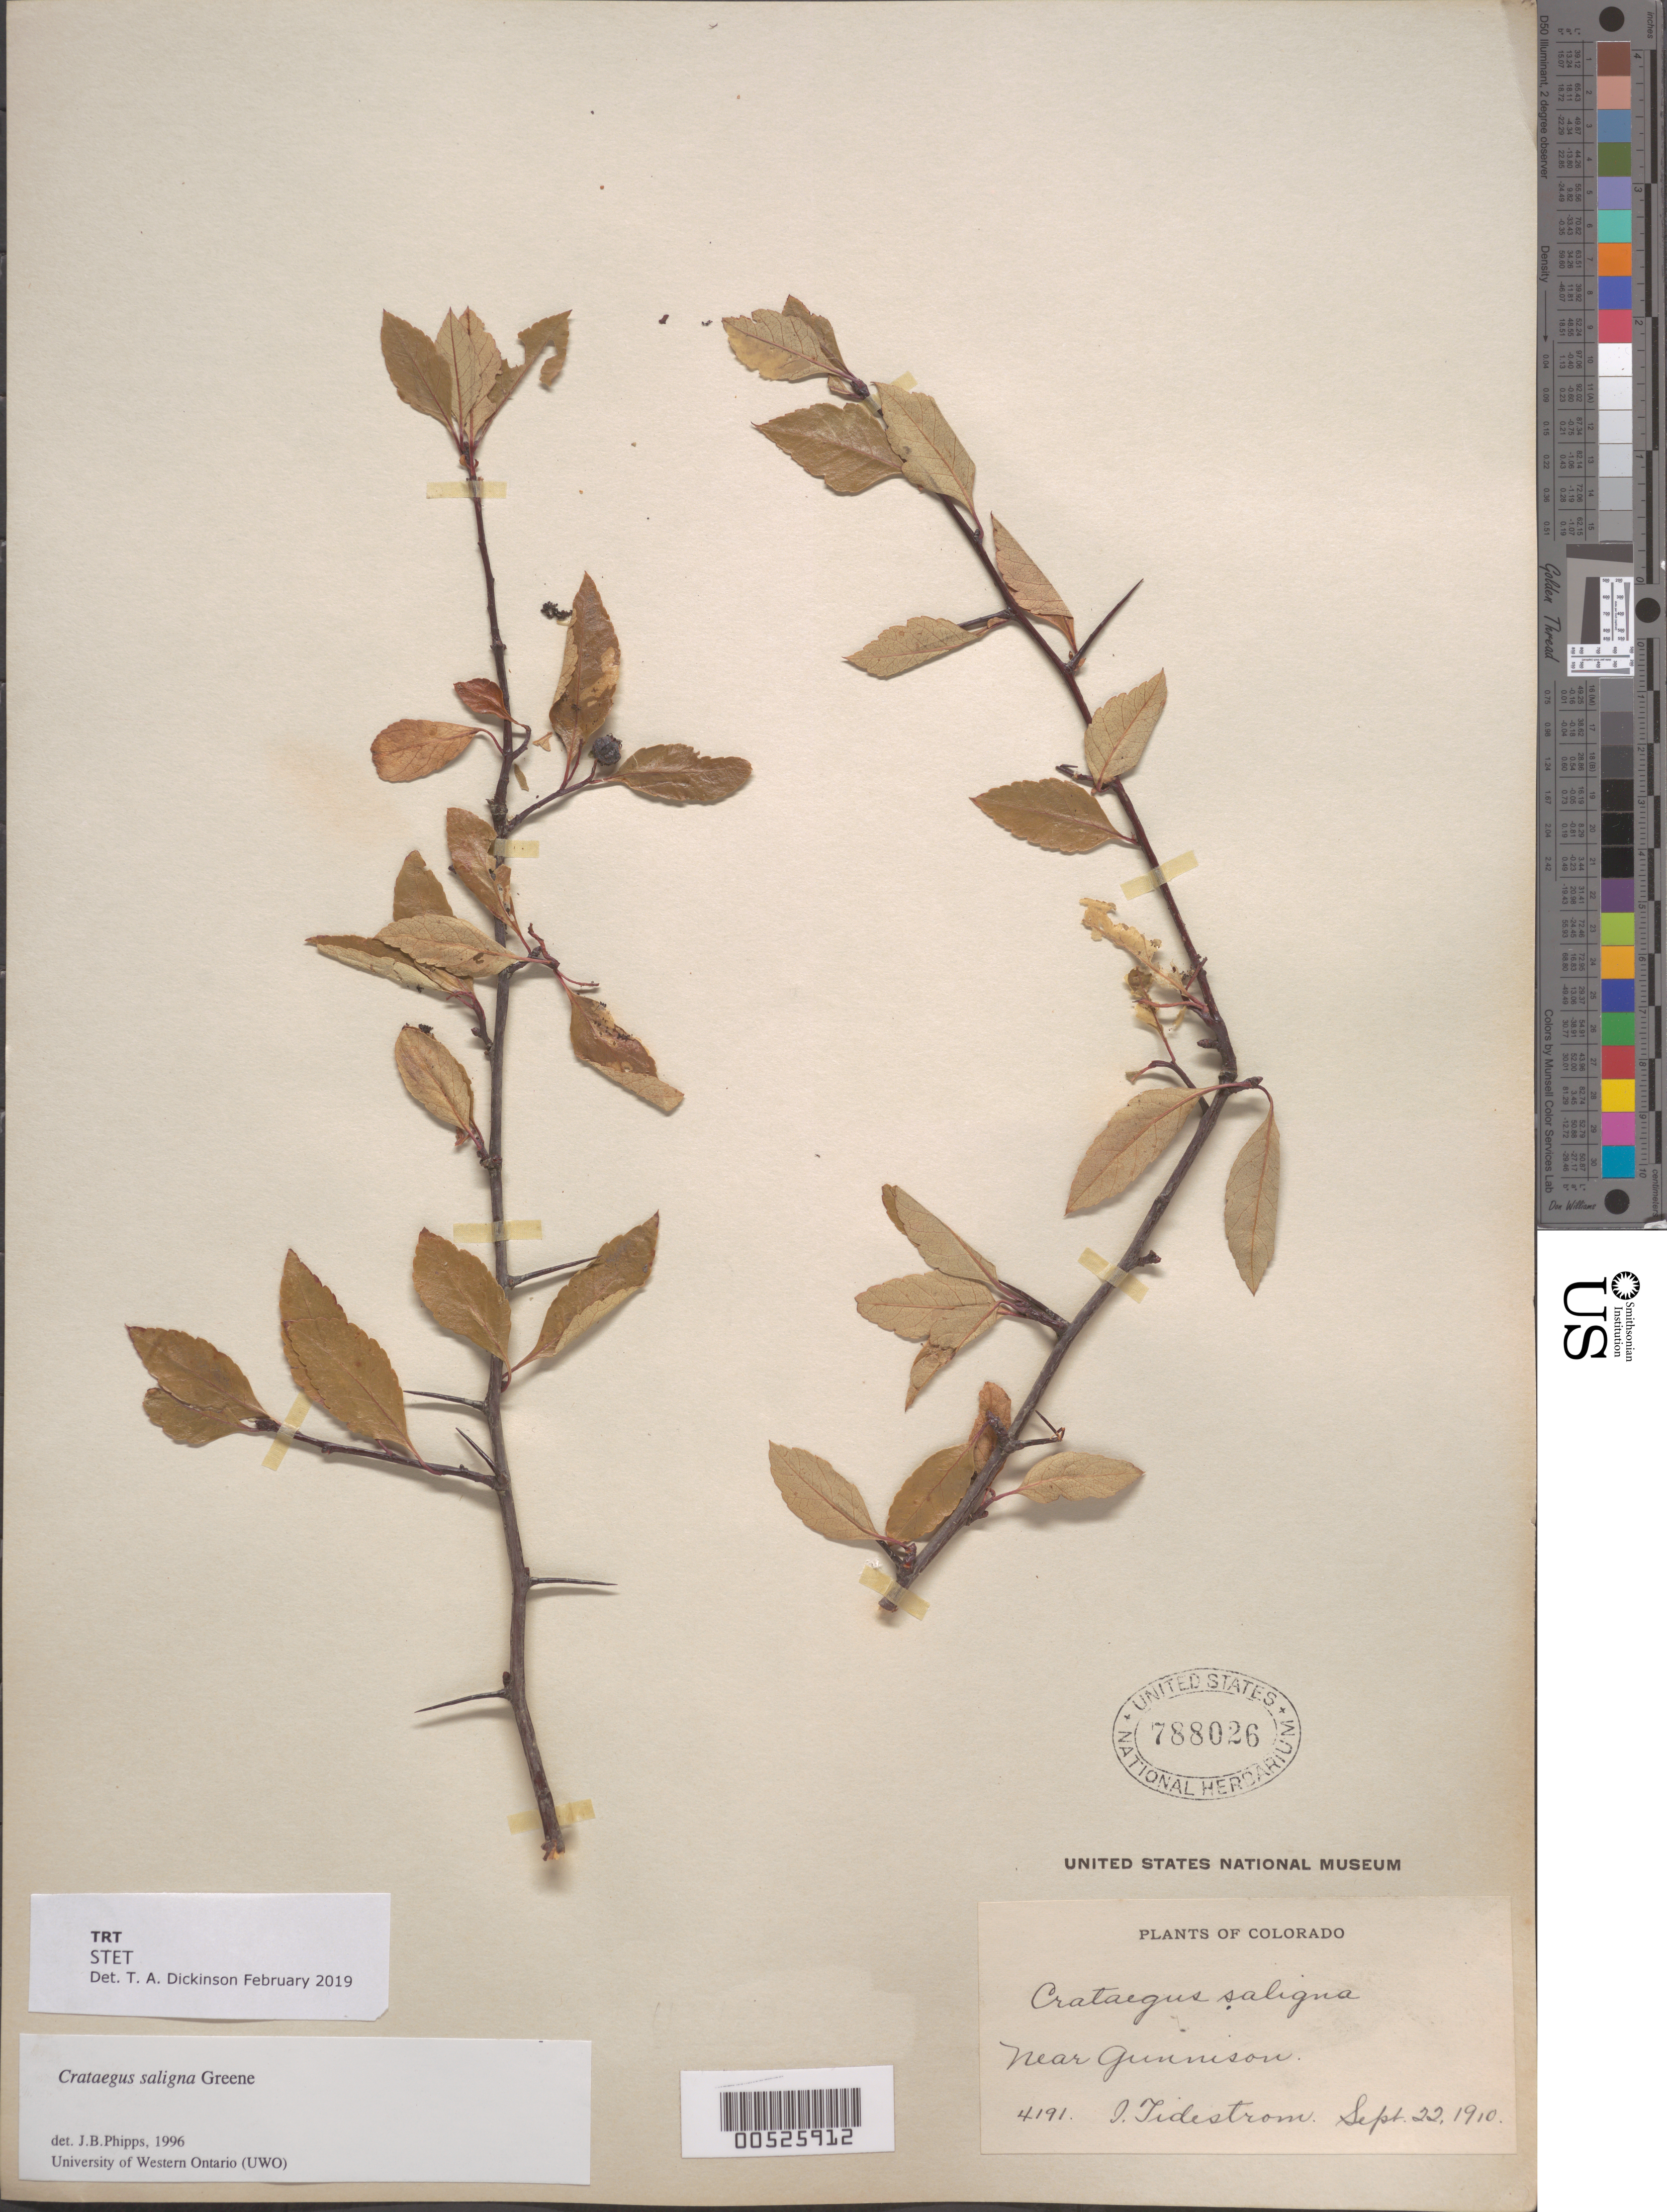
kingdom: Plantae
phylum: Tracheophyta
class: Magnoliopsida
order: Rosales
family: Rosaceae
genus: Crataegus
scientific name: Crataegus saligna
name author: Greene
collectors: I. F. Tidestrom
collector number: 4191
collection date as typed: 22 Sep 1910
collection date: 1910-09-22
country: United States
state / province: Colorado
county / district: Gunnison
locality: Near Gunnison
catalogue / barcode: US 788026